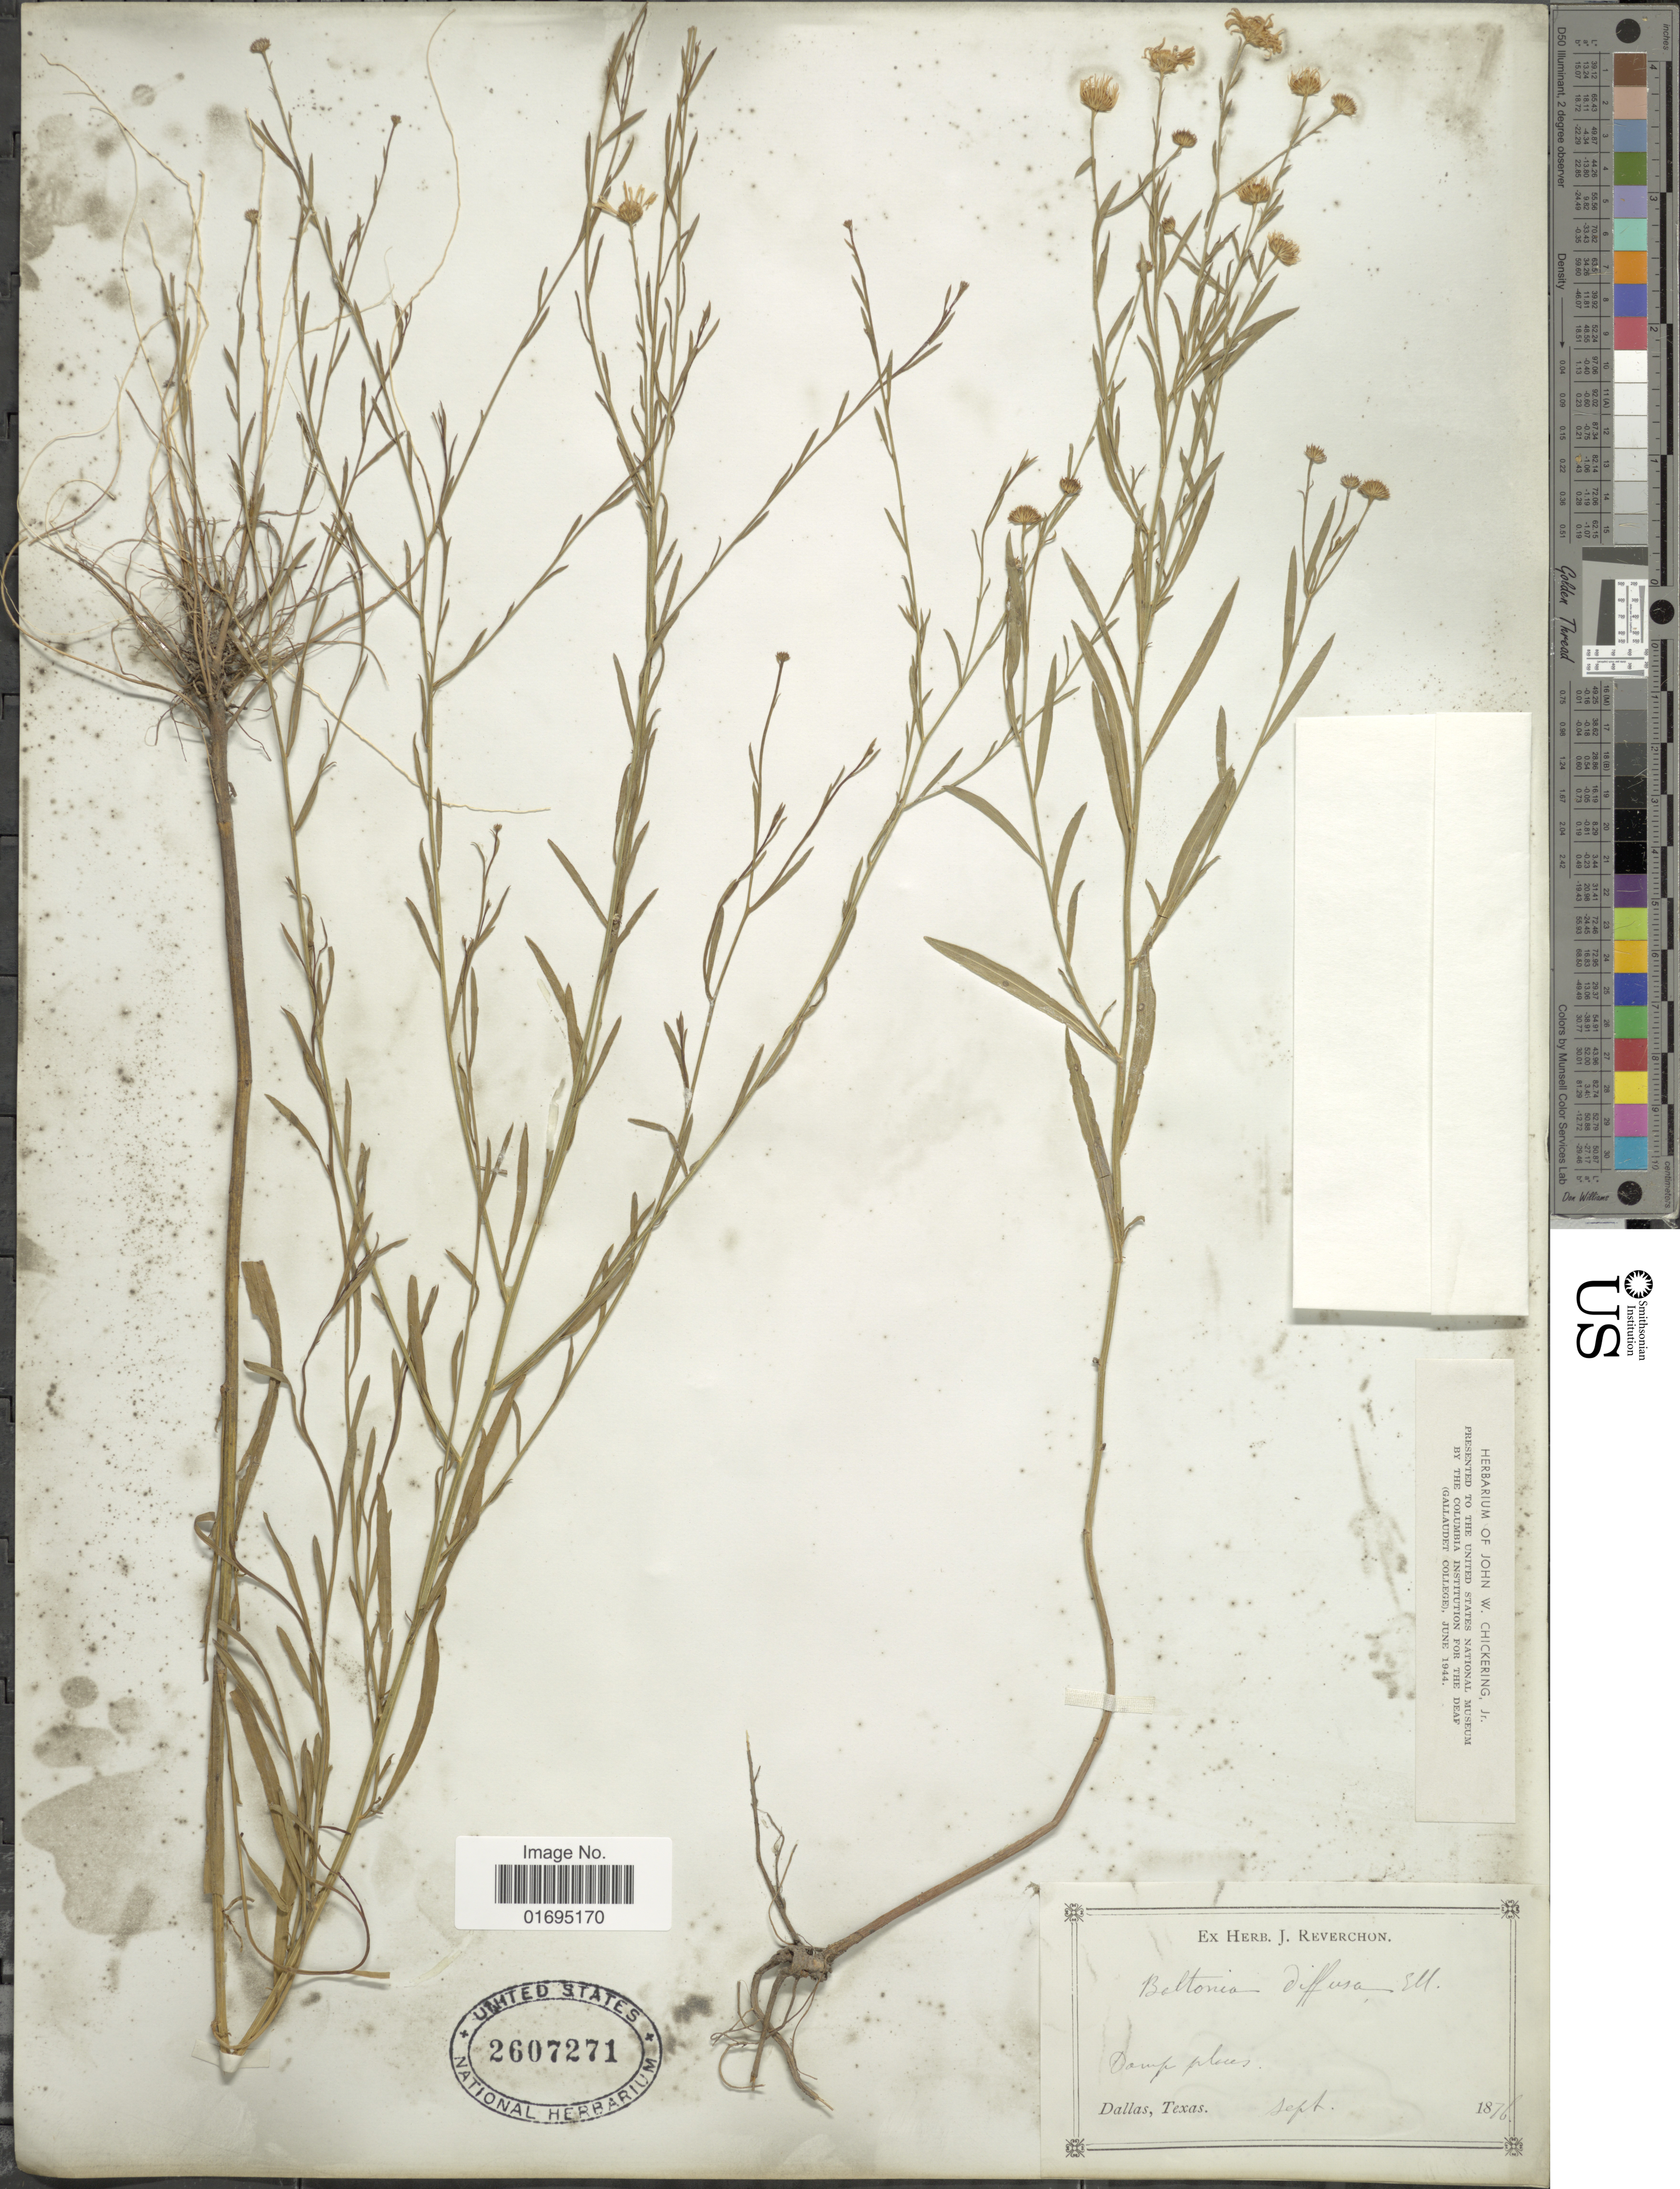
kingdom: Plantae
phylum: Tracheophyta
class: Magnoliopsida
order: Asterales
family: Asteraceae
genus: Boltonia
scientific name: Boltonia diffusa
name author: Elliott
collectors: ex herb. J. Reverchon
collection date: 1876-09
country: United States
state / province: Texas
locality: Dallas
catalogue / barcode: US 2607271